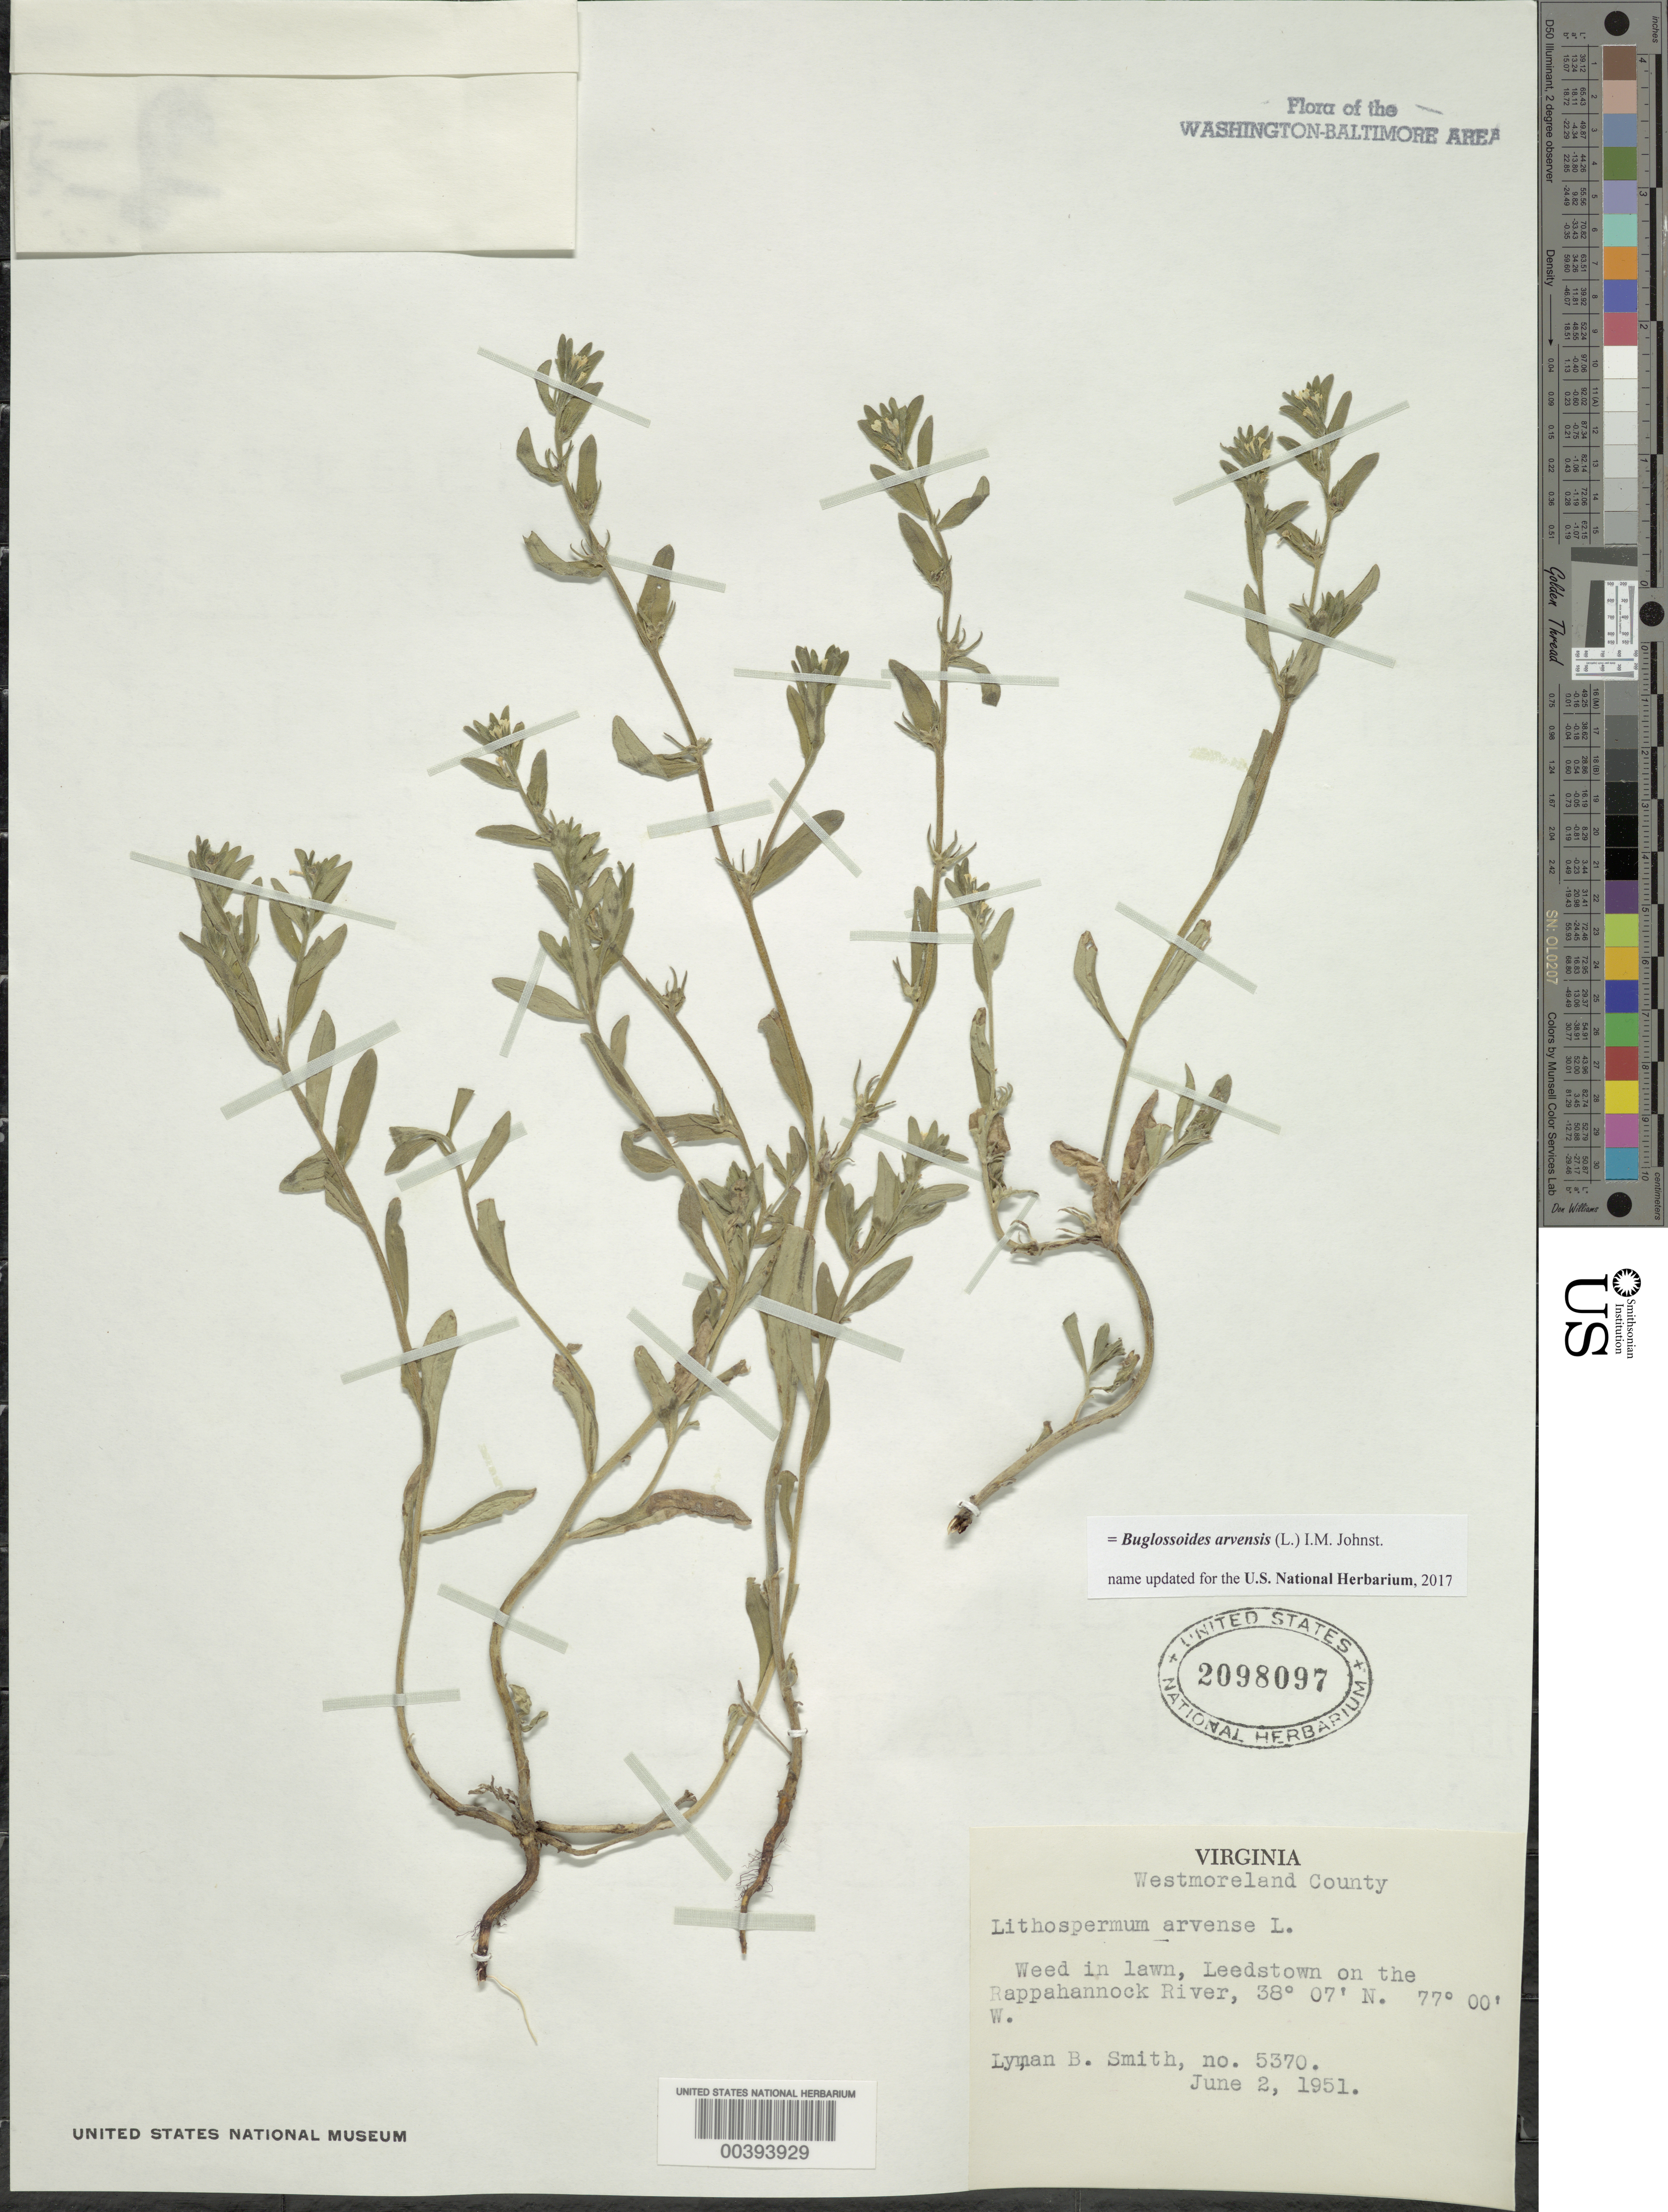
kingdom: Plantae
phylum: Tracheophyta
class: Magnoliopsida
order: Boraginales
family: Boraginaceae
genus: Buglossoides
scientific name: Buglossoides arvensis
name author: (L.) I.M. Johnst.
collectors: L. Smith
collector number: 5370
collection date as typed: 02 Jun 1951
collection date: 1951-06-02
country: United States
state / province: Virginia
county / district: Westmoreland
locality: Leedstown, Rappahannock River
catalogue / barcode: US 2098097